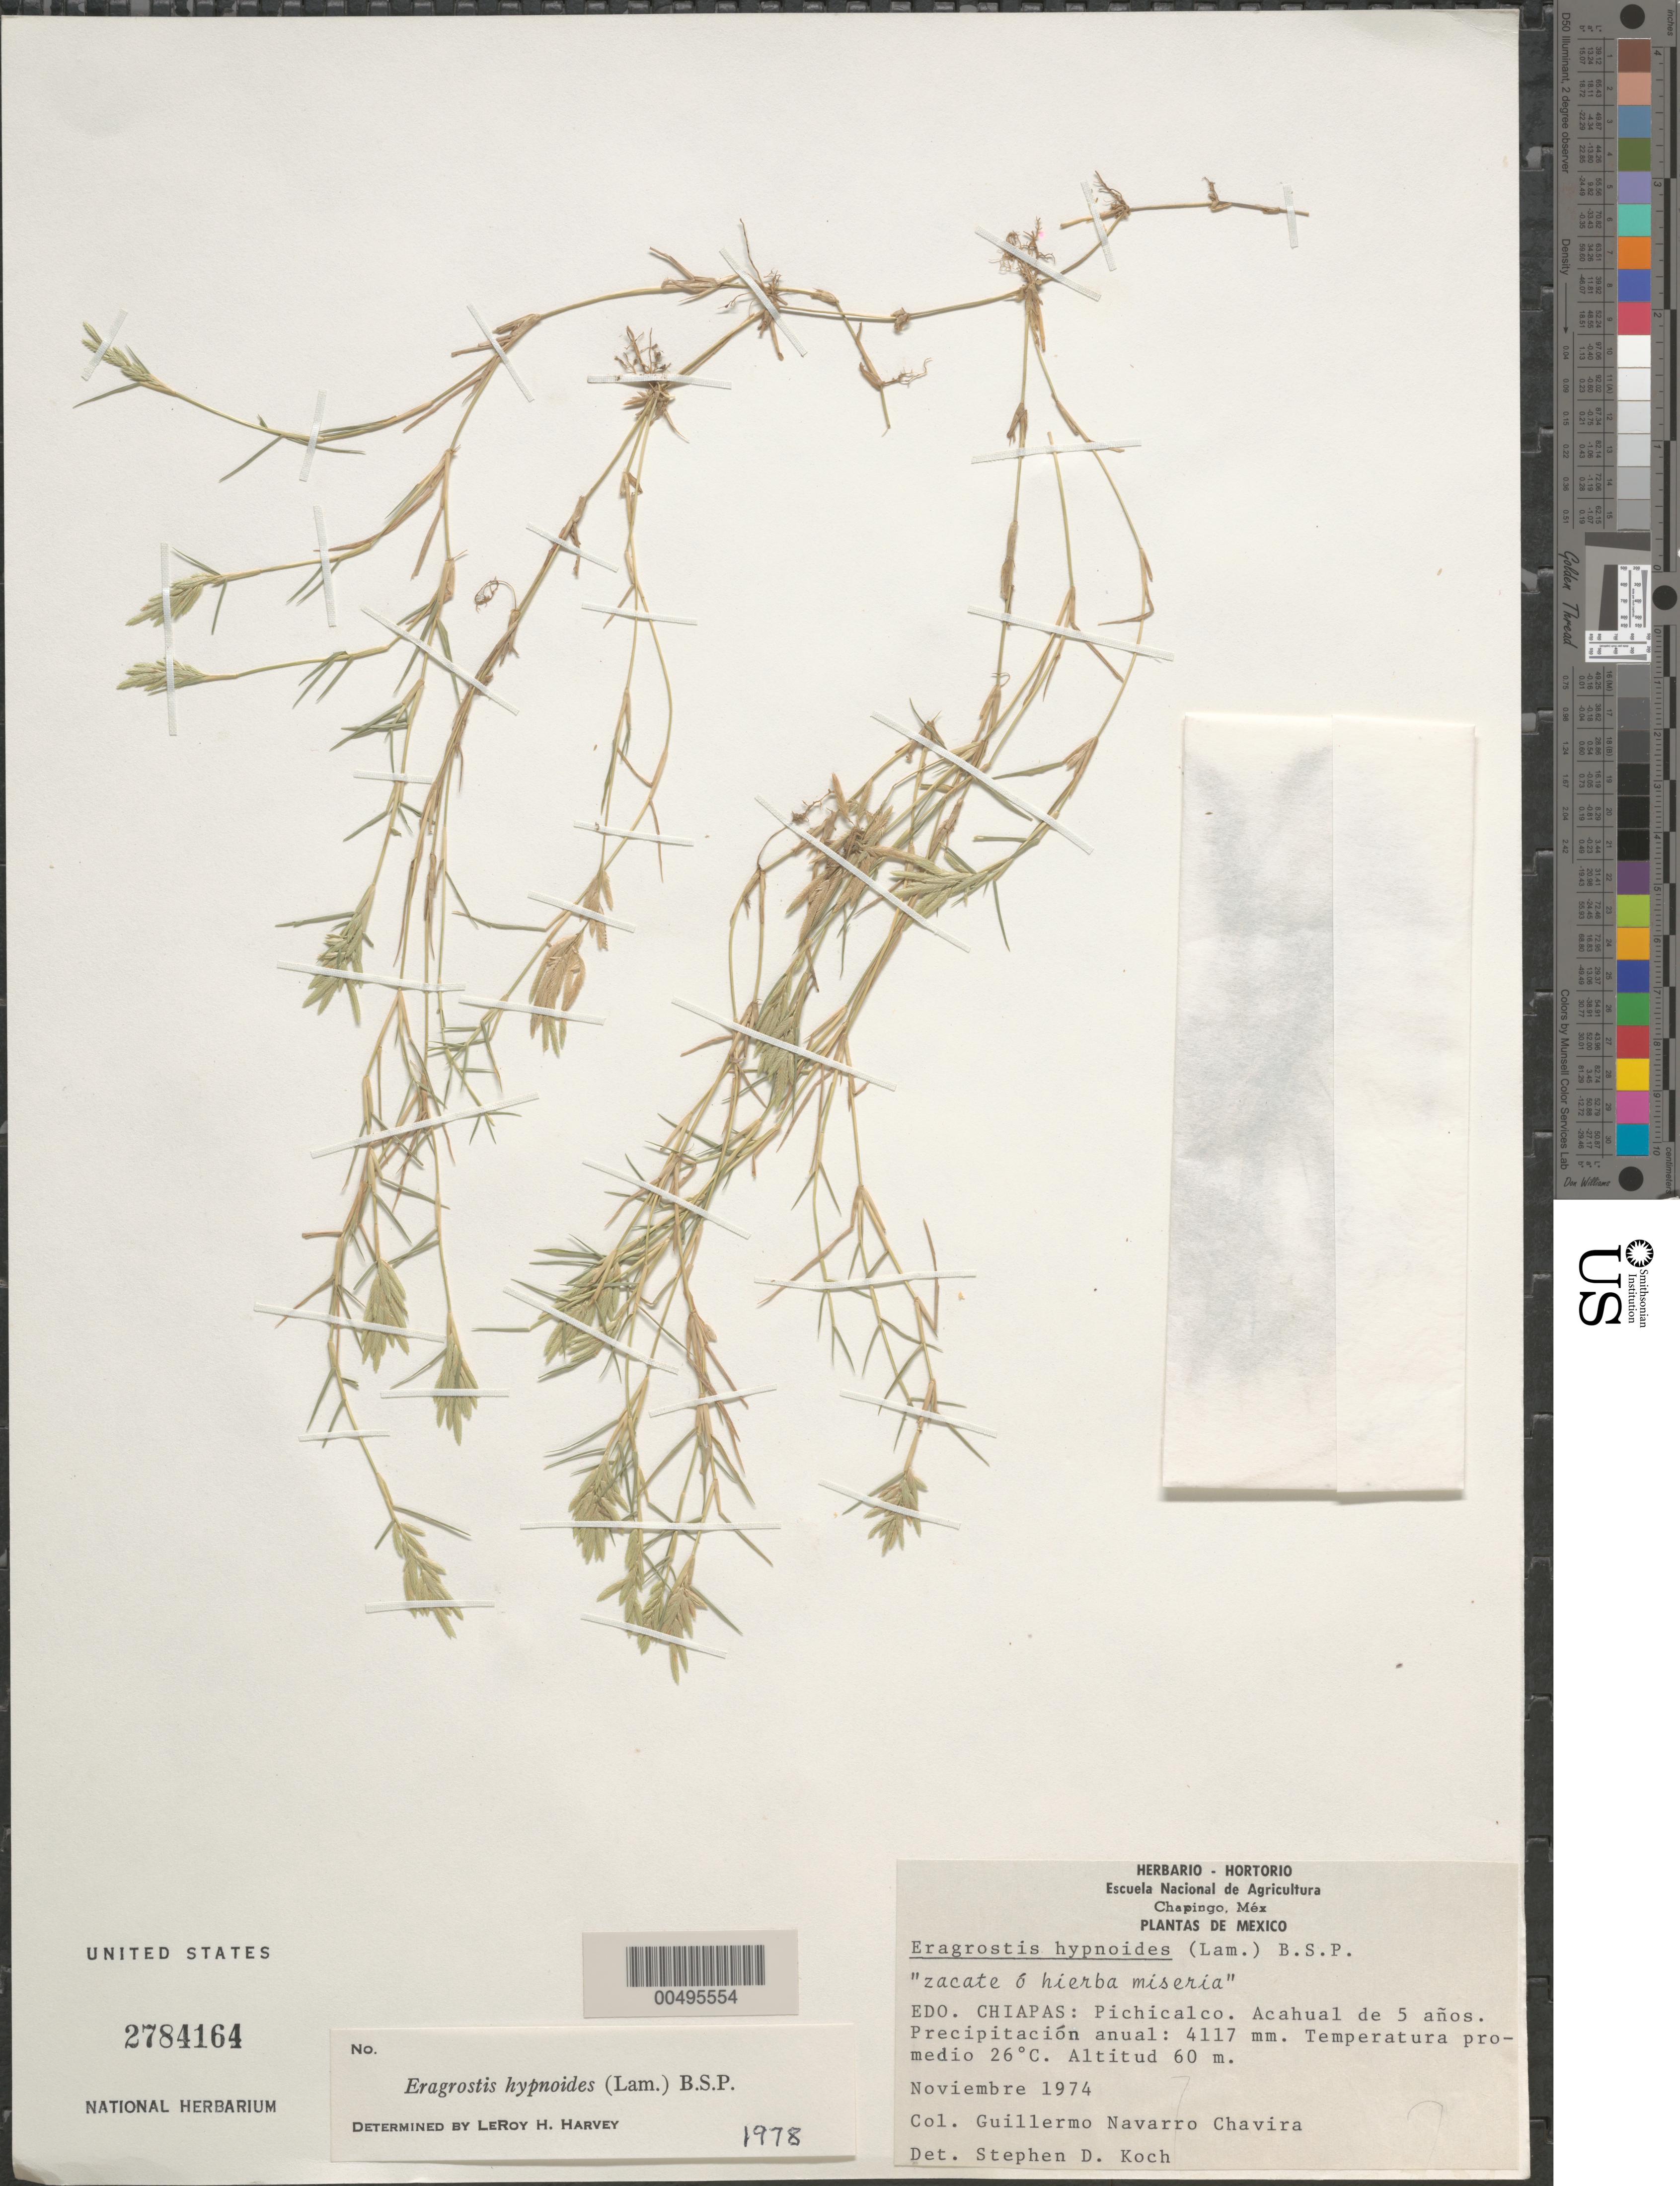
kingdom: Plantae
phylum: Tracheophyta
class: Liliopsida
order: Poales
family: Poaceae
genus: Eragrostis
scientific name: Eragrostis hypnoides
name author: (Lam.) Britton, Stearns & Poggenb.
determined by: Harvey, L. H.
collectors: G. Navarro-Chavira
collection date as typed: Nov 1974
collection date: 1974-11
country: Mexico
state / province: Chiapas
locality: Pichicalco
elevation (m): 60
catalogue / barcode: US 2784164